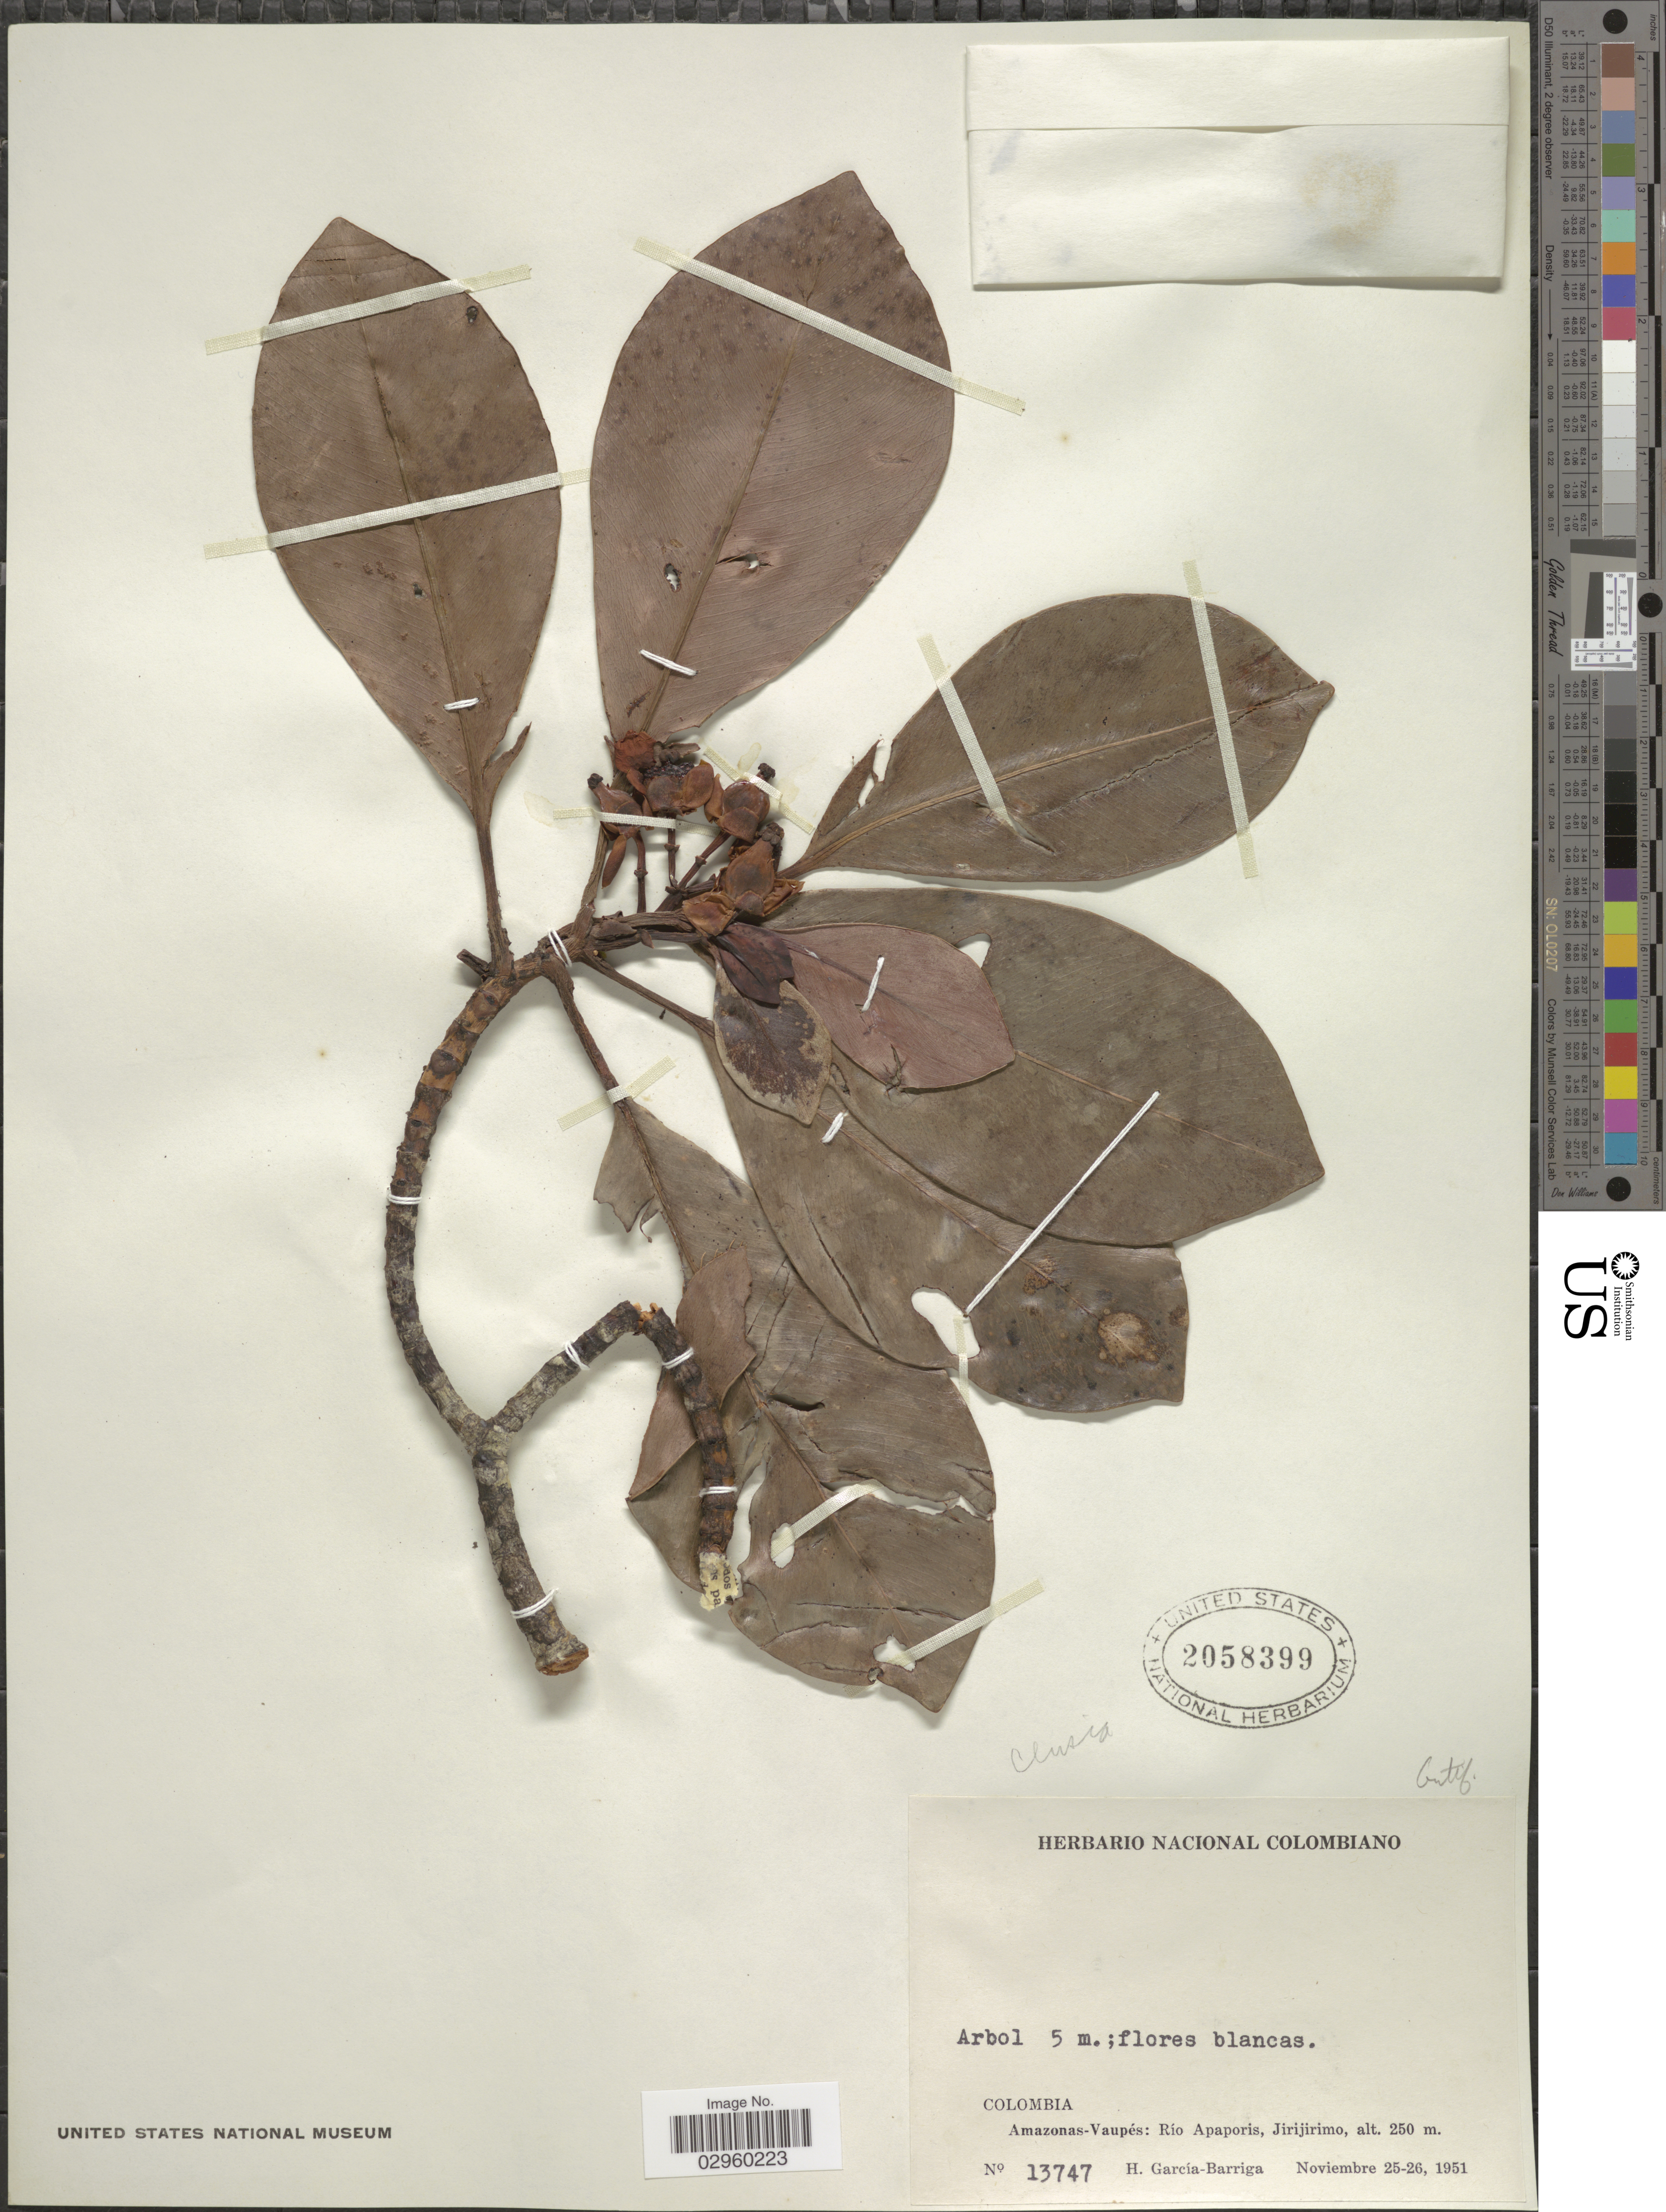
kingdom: Plantae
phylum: Tracheophyta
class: Magnoliopsida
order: Malpighiales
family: Clusiaceae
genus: Clusia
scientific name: Clusia sp.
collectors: H. García Barriga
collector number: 13747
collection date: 1951-11-25/1951-11-26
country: Colombia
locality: Amazonas-Vaupés: Rio Apaporis, Jirijirimo.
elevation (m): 250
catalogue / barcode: US 2058399